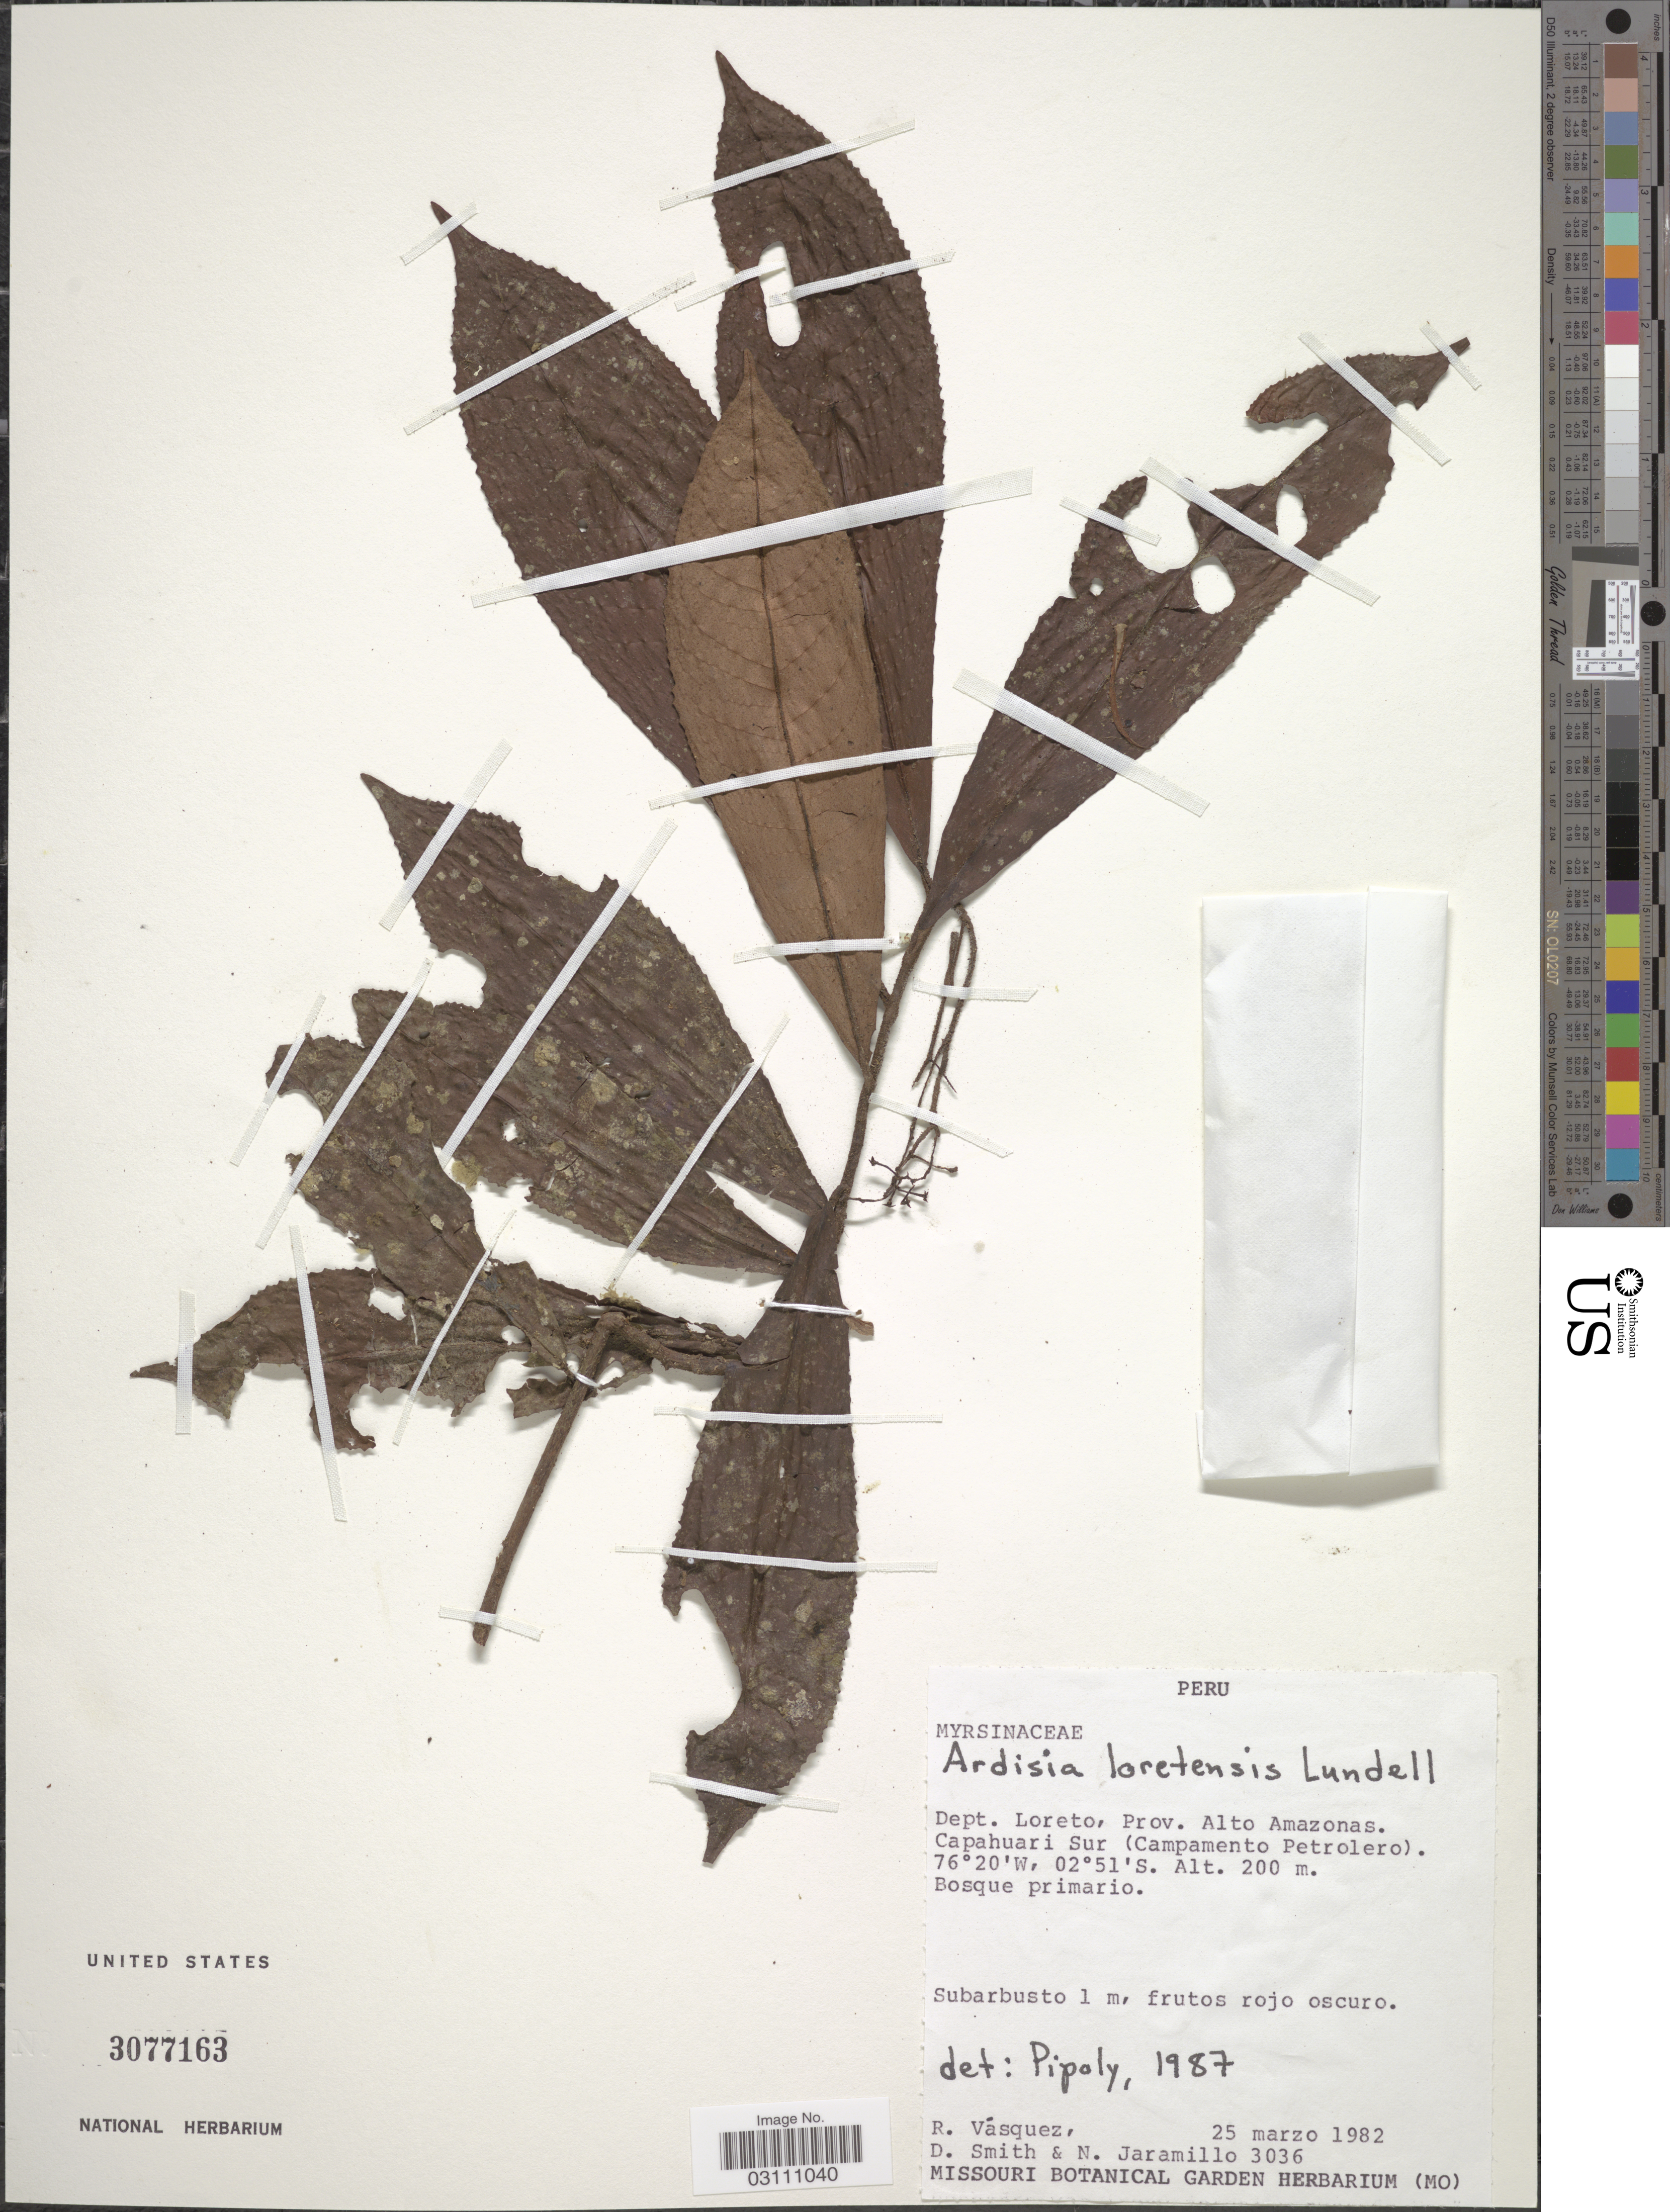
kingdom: Plantae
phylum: Tracheophyta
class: Magnoliopsida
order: Ericales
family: Primulaceae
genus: Ardisia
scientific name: Ardisia loretensis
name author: Lundell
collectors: R. Vásquez, D. Smith & N. Jaramillo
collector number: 3036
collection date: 1982-03-25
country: Peru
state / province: Loreto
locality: Dept. Loreto, Prov. Alto Amazonas. Capahuari Sur (Campamento Petrolero).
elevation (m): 200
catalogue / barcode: US 3077163